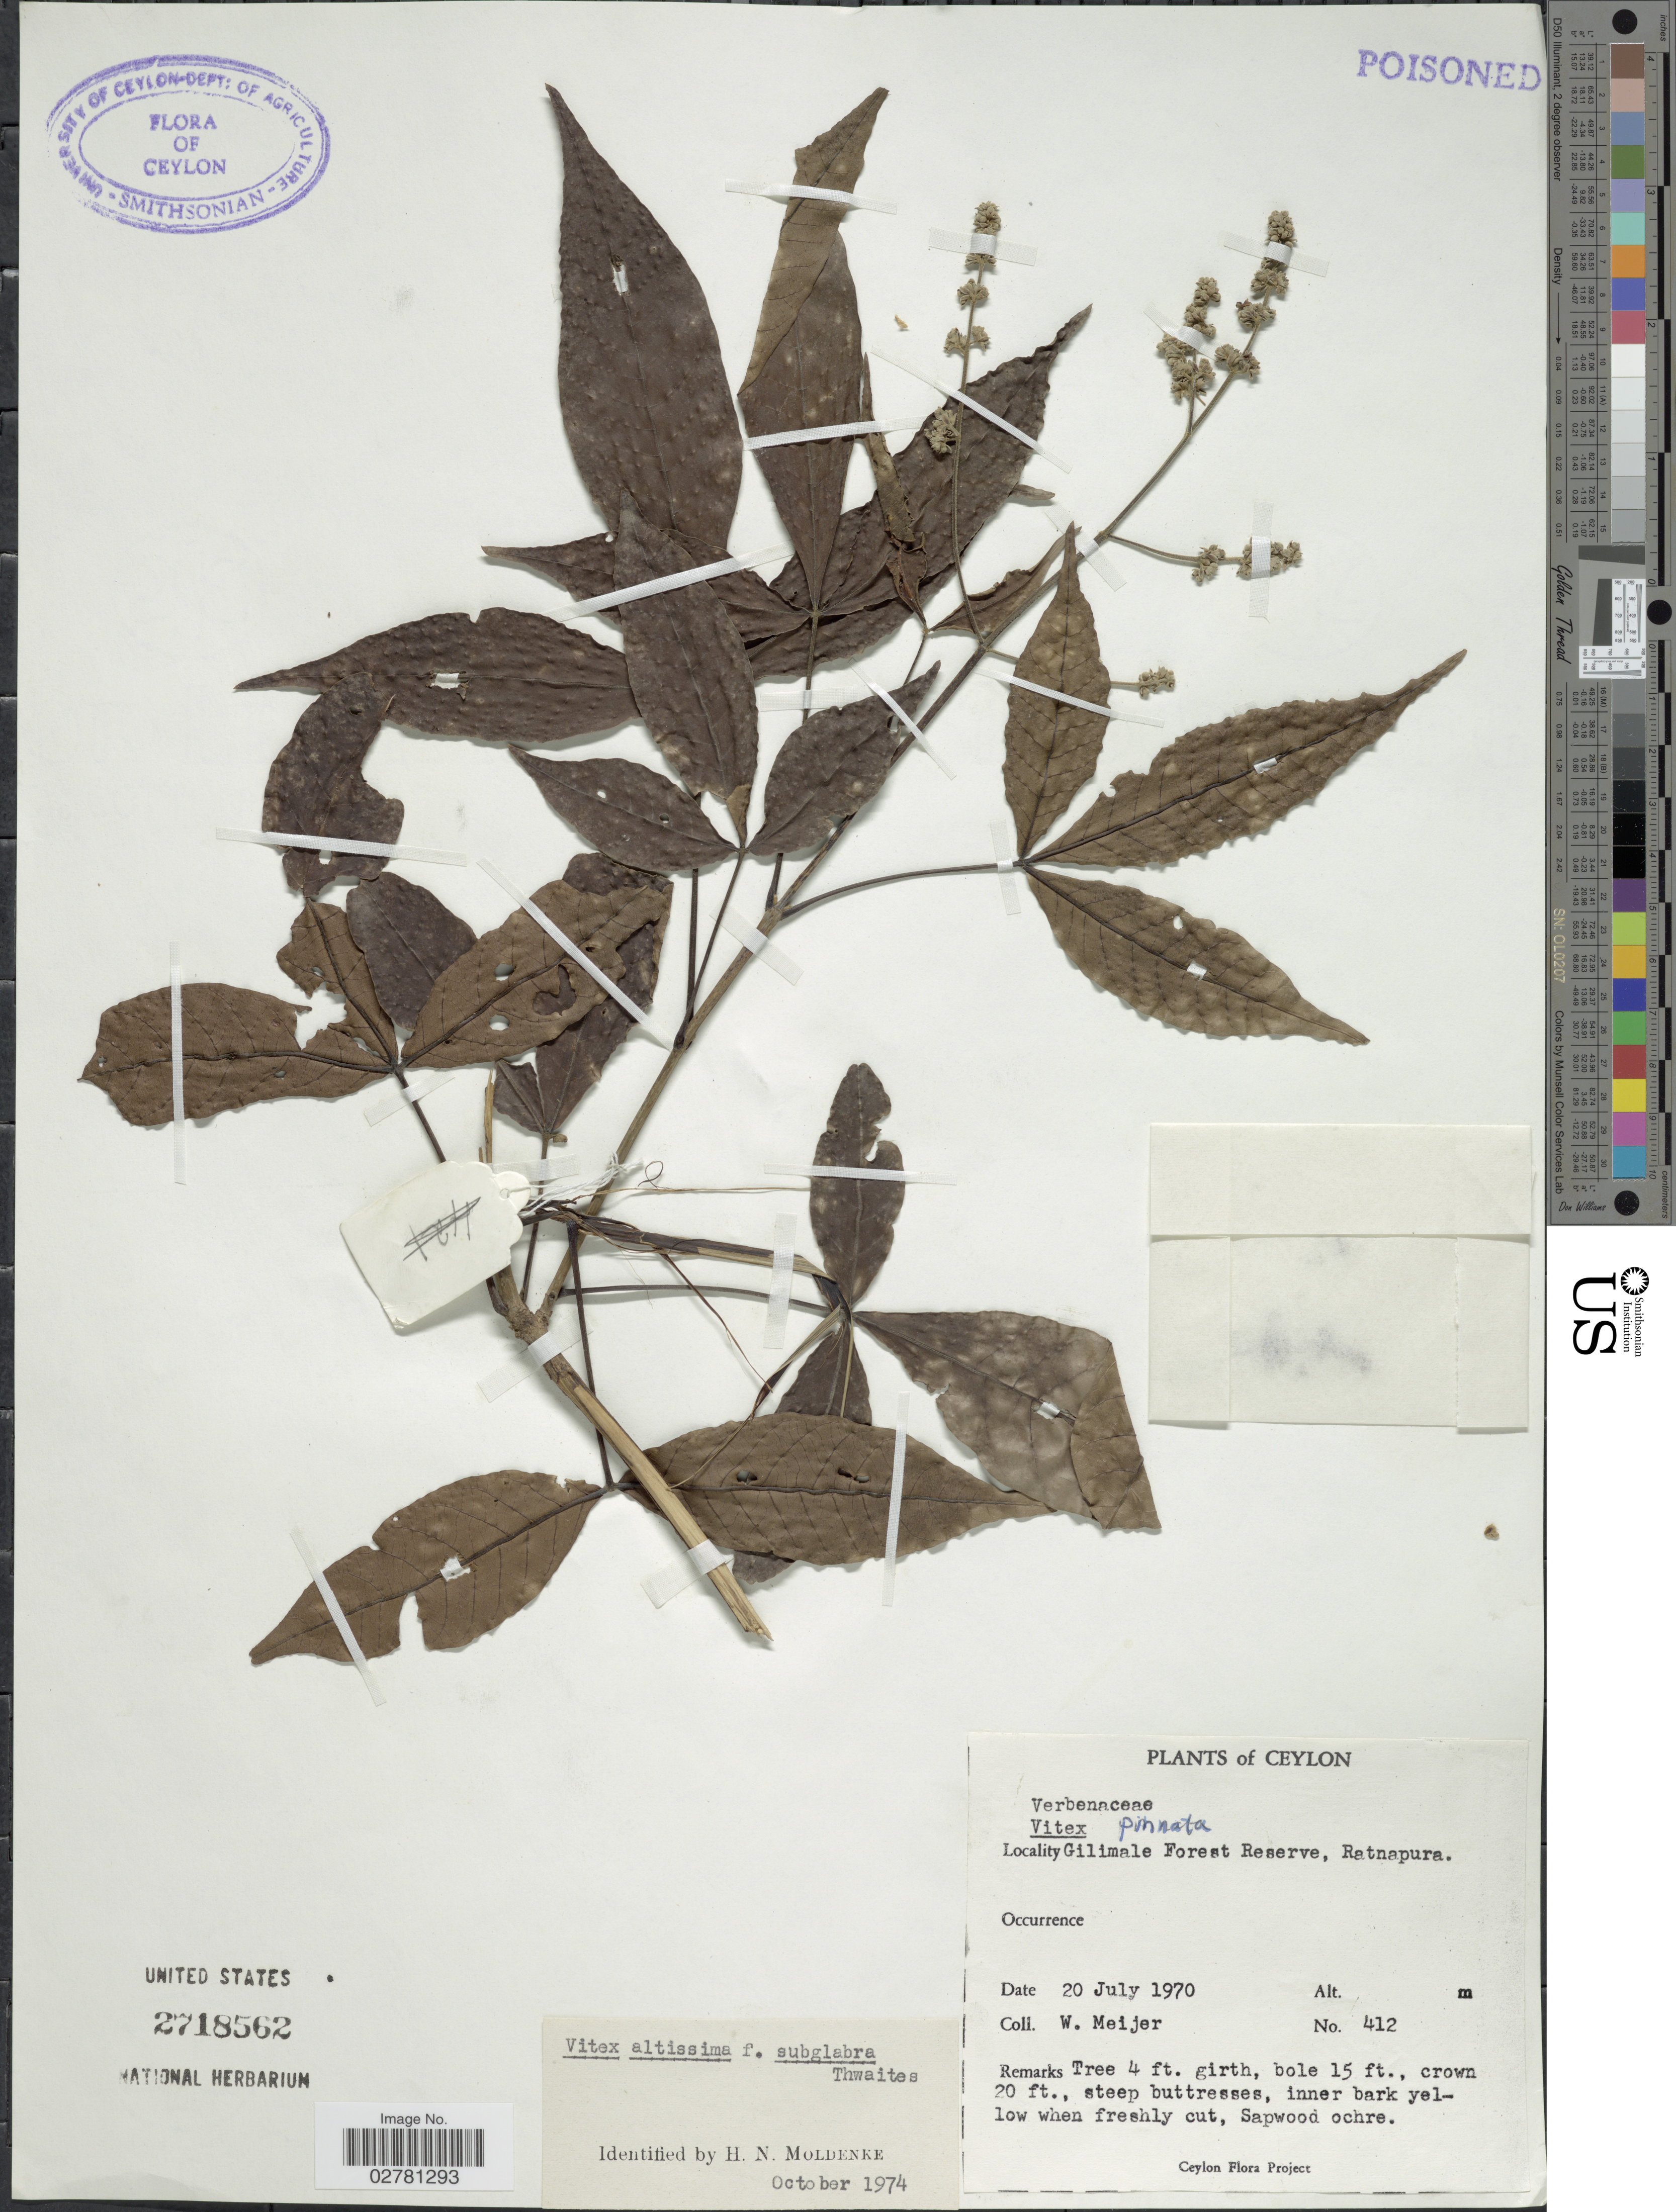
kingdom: Plantae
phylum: Tracheophyta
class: Magnoliopsida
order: Lamiales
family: Lamiaceae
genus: Vitex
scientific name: Vitex altissima f. subglabra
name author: C.B. Clarke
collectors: W. Meijer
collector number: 412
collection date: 1970-07-20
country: Sri Lanka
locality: Ceylon. Gilimale Forest Reserve, Ratnapura.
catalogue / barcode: US 2718562